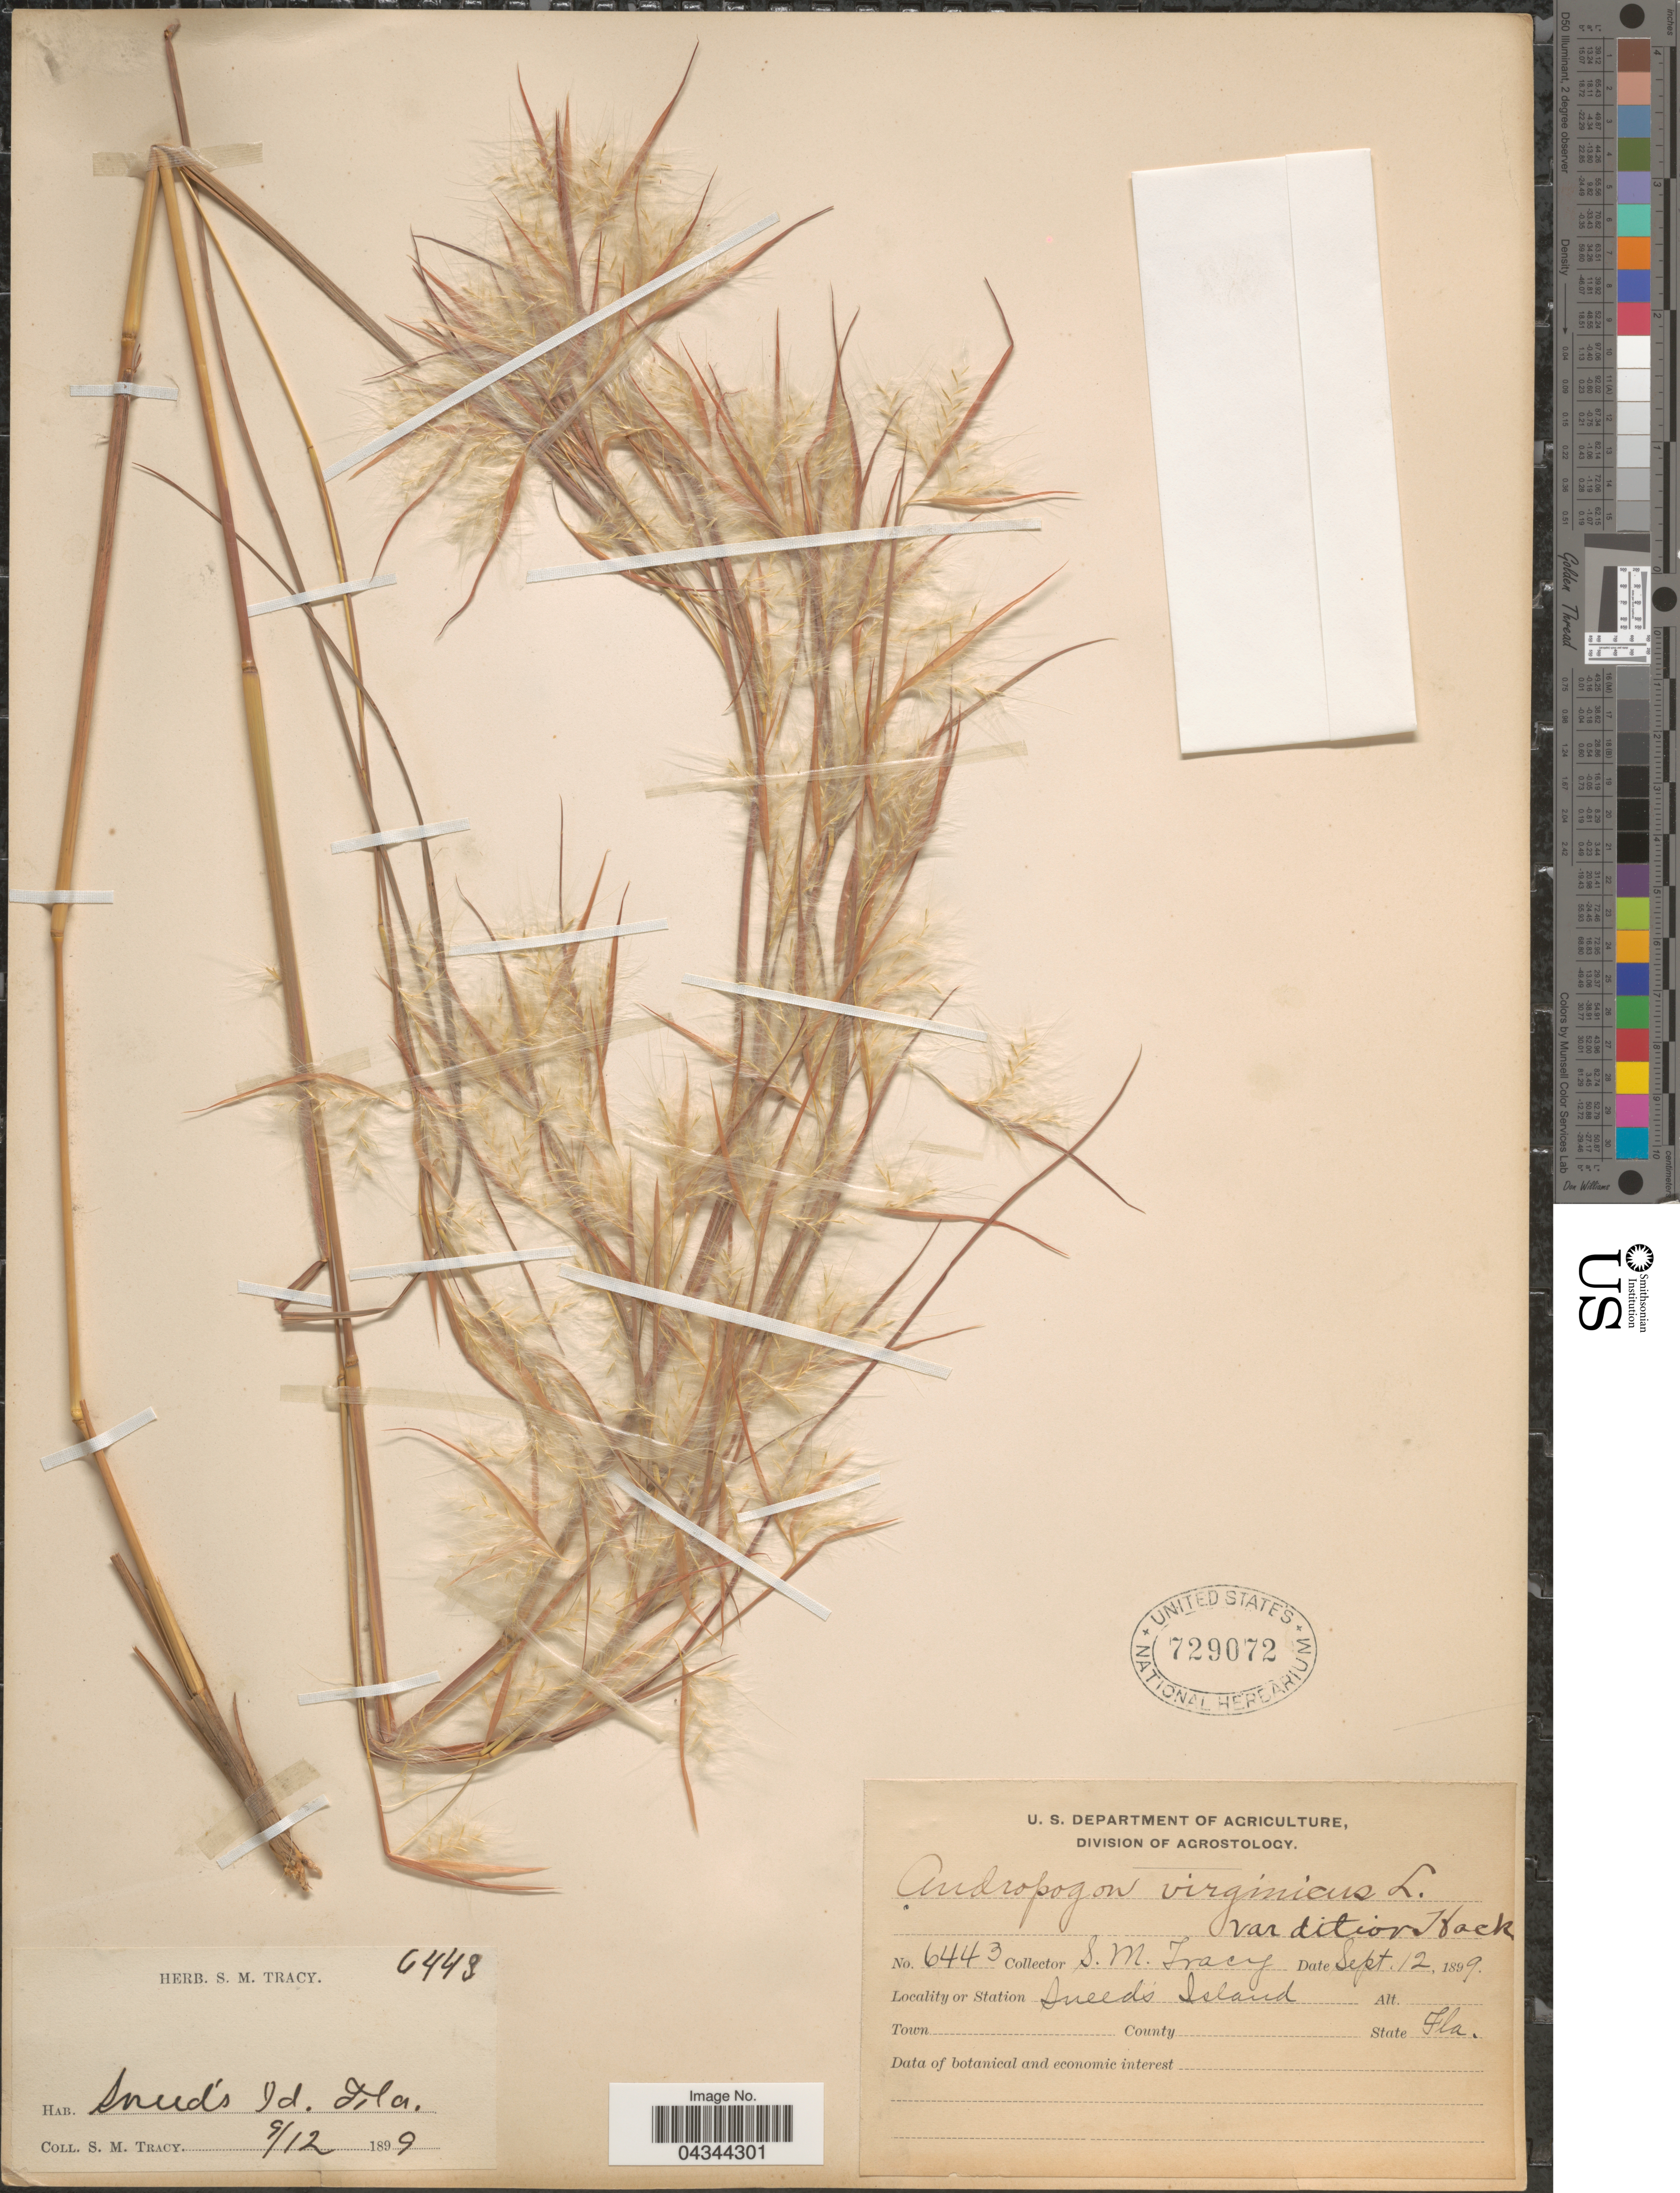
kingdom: Plantae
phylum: Tracheophyta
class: Liliopsida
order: Poales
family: Poaceae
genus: Andropogon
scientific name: Andropogon virginicus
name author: L.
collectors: S. M. Tracy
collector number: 6443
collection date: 1899-09-12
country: United States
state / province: Florida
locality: Station Sneed's Island.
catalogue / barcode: US 729072